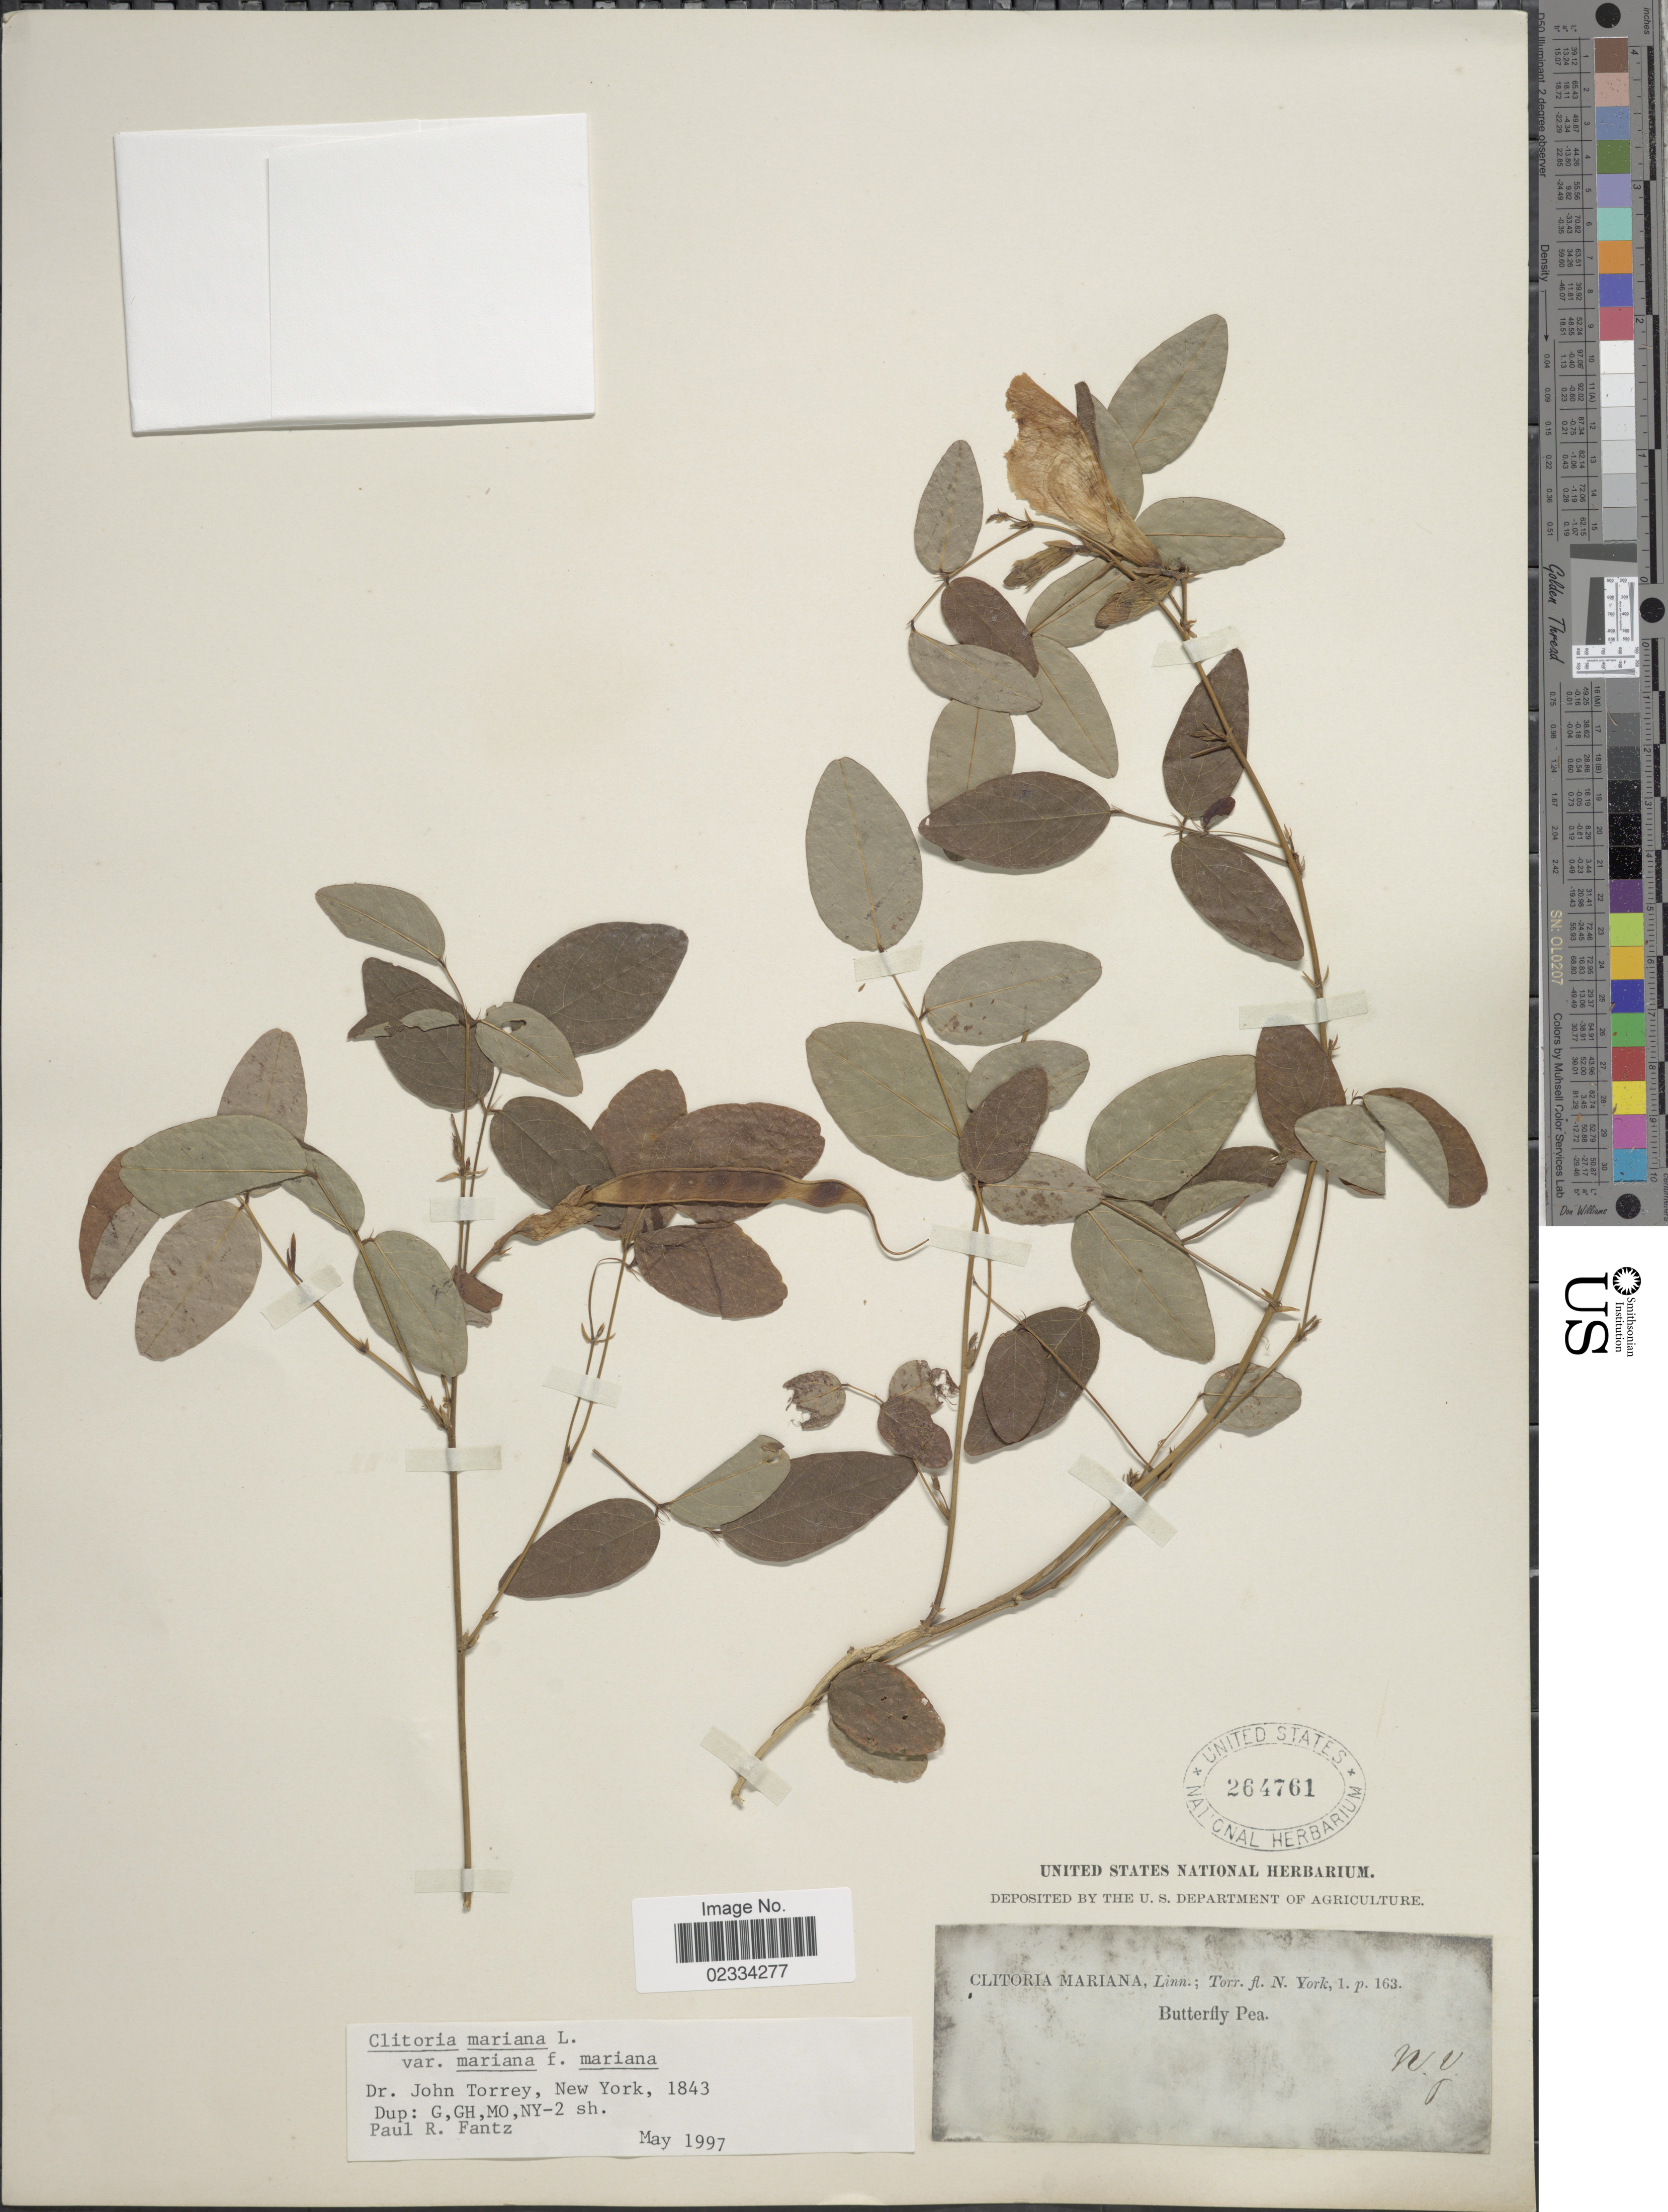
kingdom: Plantae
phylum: Tracheophyta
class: Magnoliopsida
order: Fabales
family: Fabaceae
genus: Clitoria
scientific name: Clitoria mariana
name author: L.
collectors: Linn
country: United States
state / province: New York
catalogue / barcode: US 264761